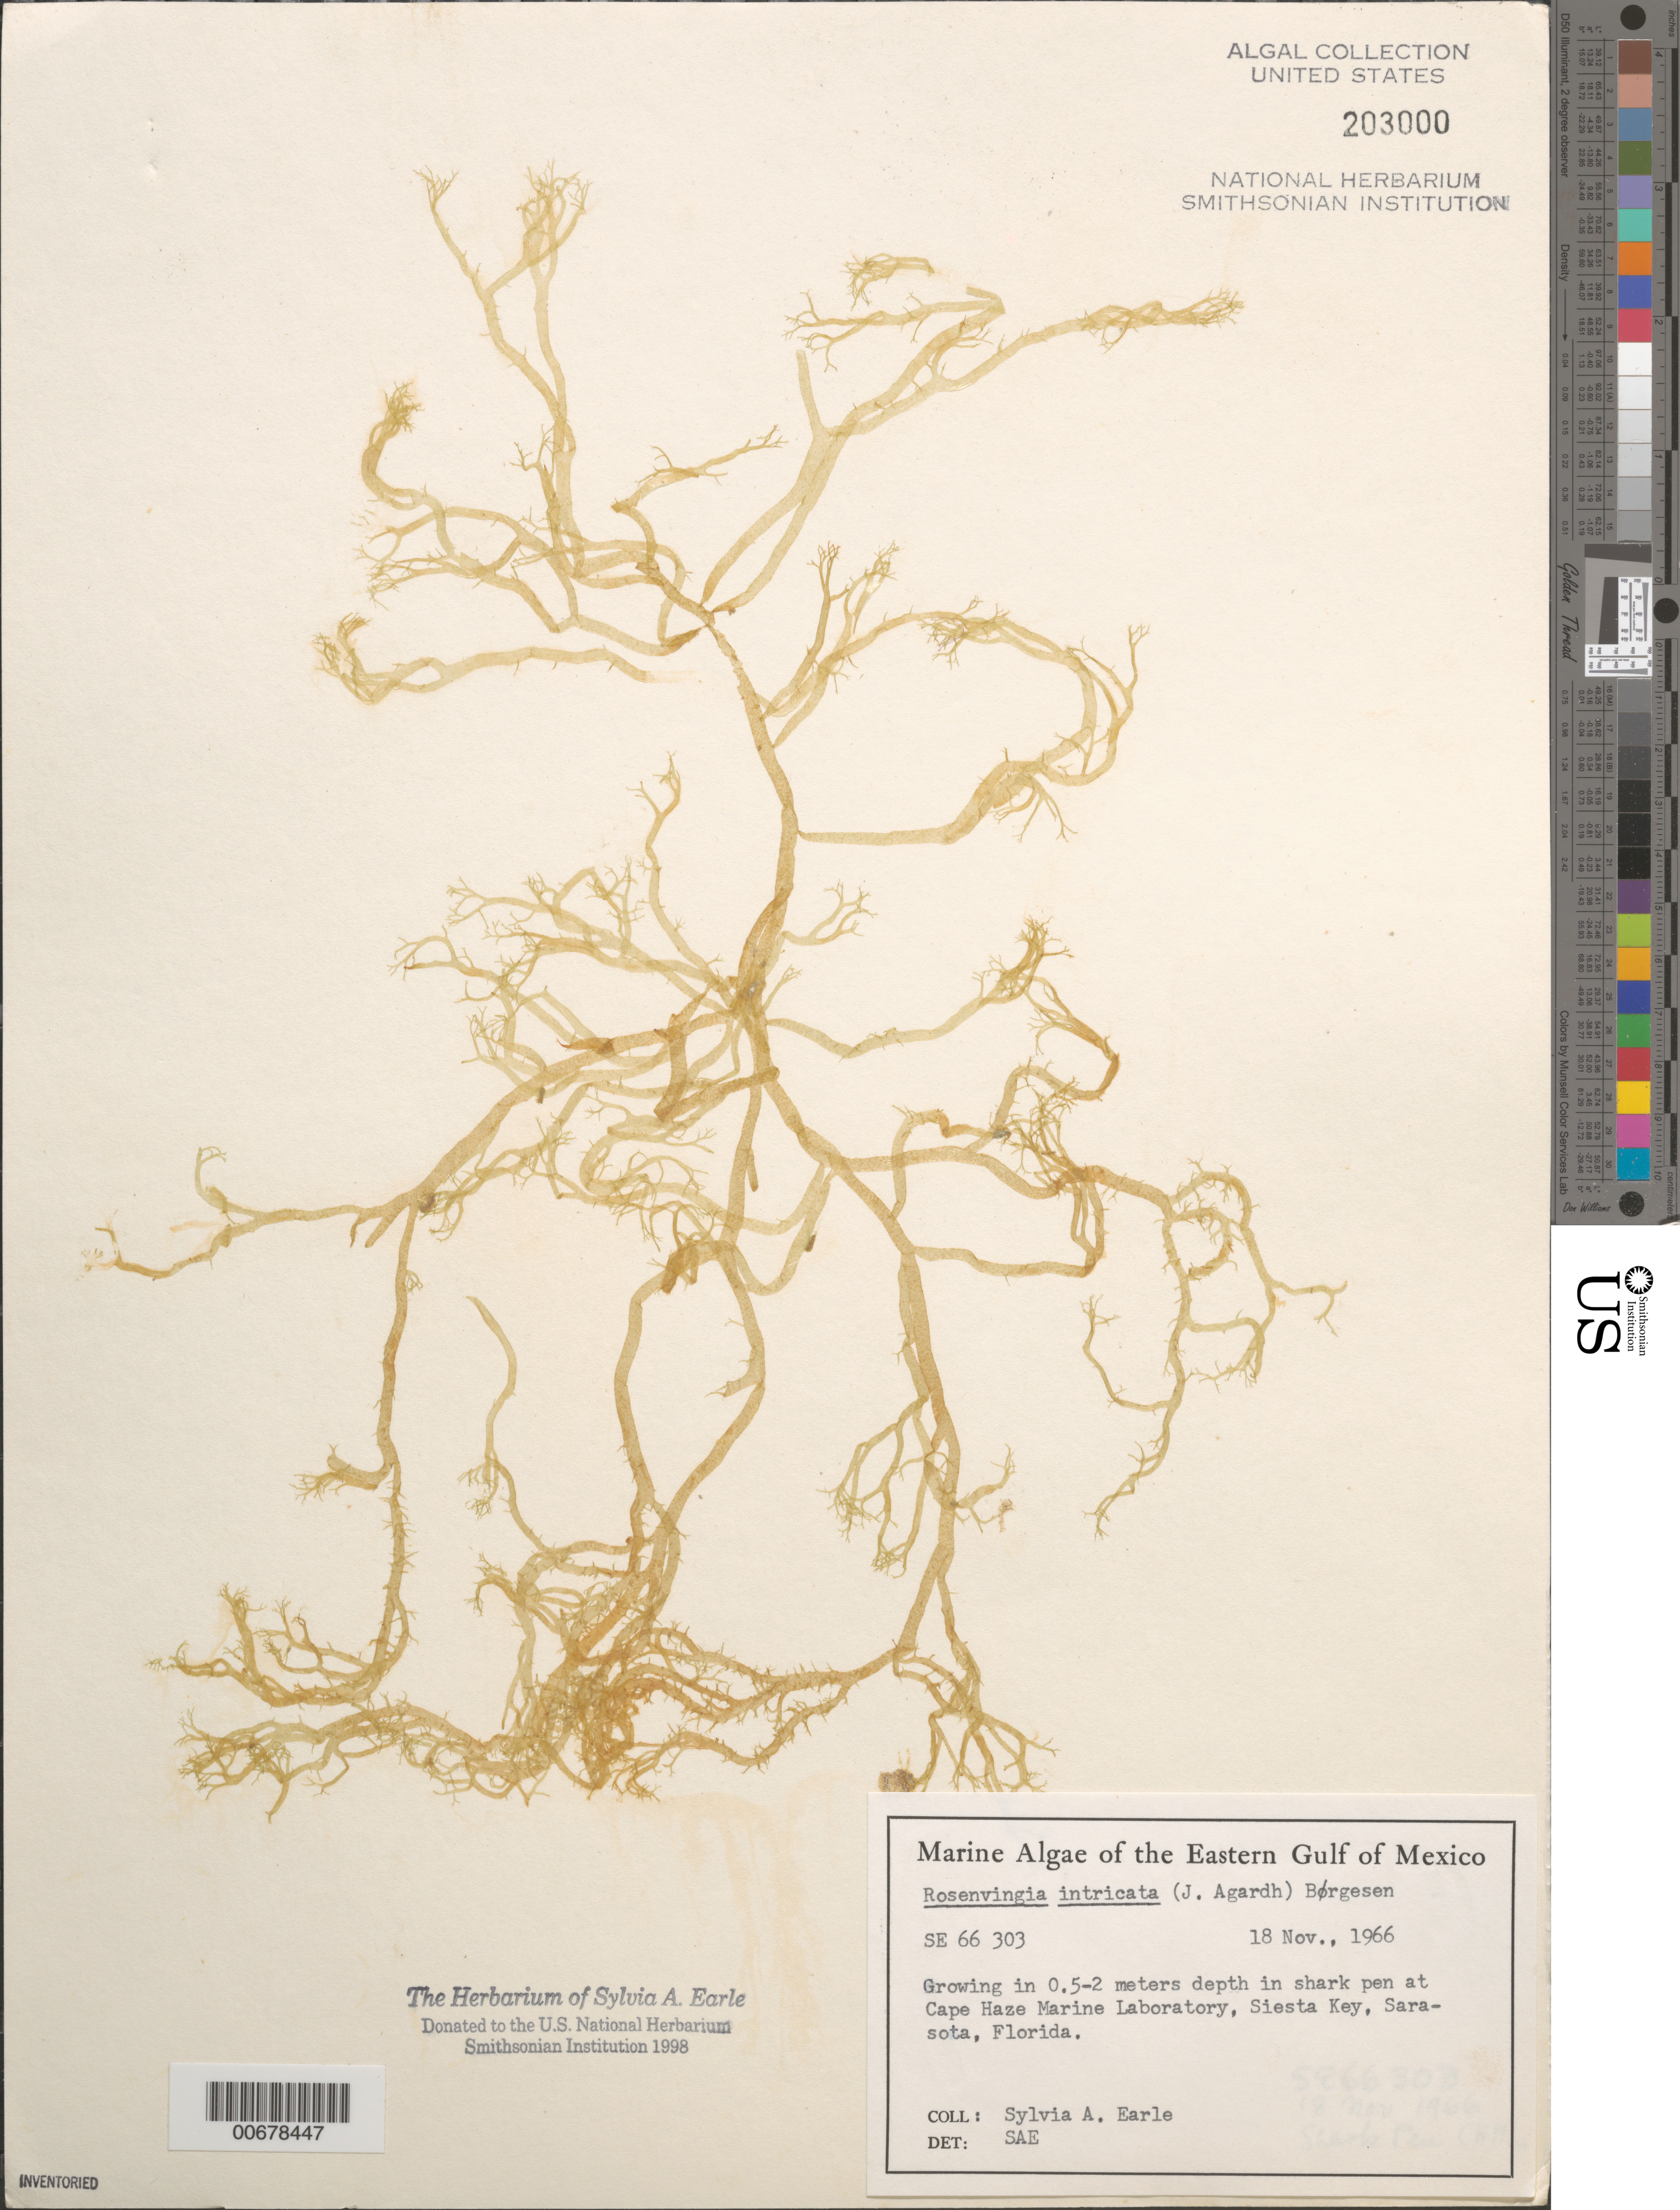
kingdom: Chromista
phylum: Ochrophyta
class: Phaeophyceae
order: Scytosiphonales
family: Scytosiphonaceae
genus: Rosenvingea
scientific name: Rosenvingea endiviifolia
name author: (Martius) M.J. Wynne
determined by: Algae name updating Project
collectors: S. A. Earle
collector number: SE 66303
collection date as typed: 18 Nov 1966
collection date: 1966-11-18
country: United States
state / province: Florida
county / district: Sarasota County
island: Siesta Key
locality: Cape Haze Marine Laboratory, Sarasota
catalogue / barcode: US 203000